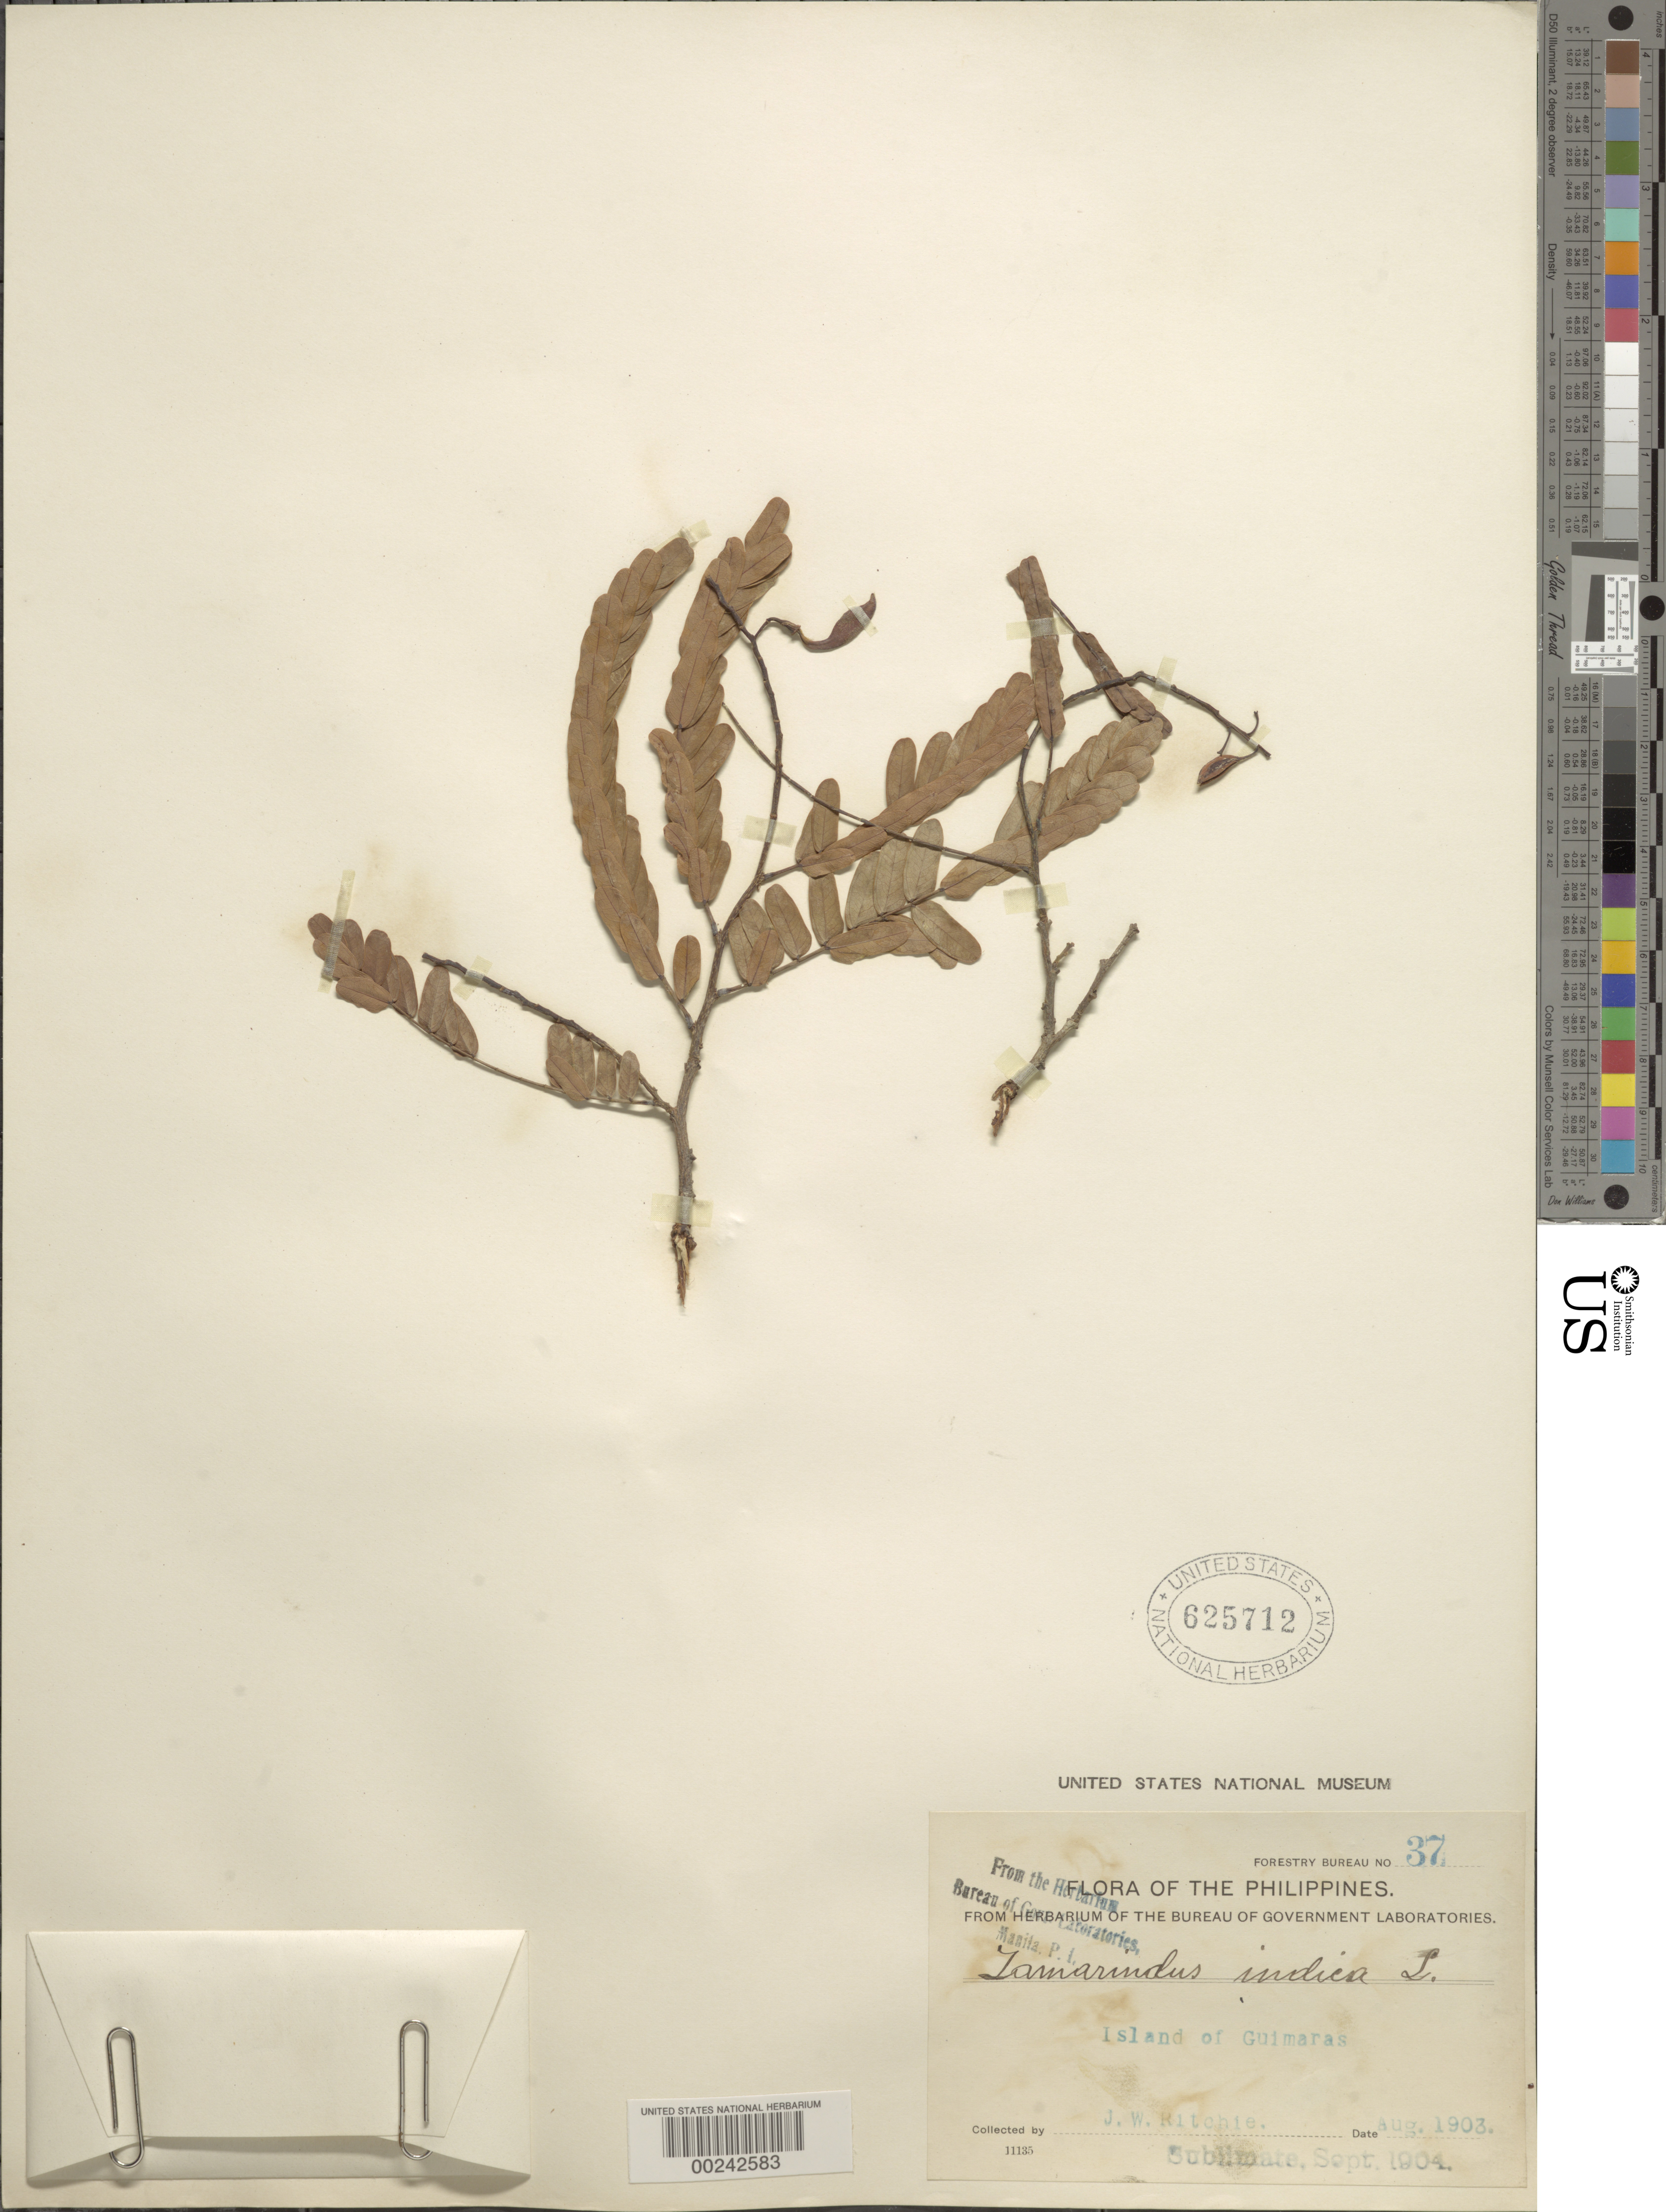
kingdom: Plantae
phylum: Tracheophyta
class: Magnoliopsida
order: Fabales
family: Fabaceae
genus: Tamarindus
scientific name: Tamarindus indica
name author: L.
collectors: J. Ritchie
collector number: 37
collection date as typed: Aug 1903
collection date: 1903-08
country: Philippines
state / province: Western Visayas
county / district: Iloilo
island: Panay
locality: Guimaras i.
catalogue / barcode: US 625712